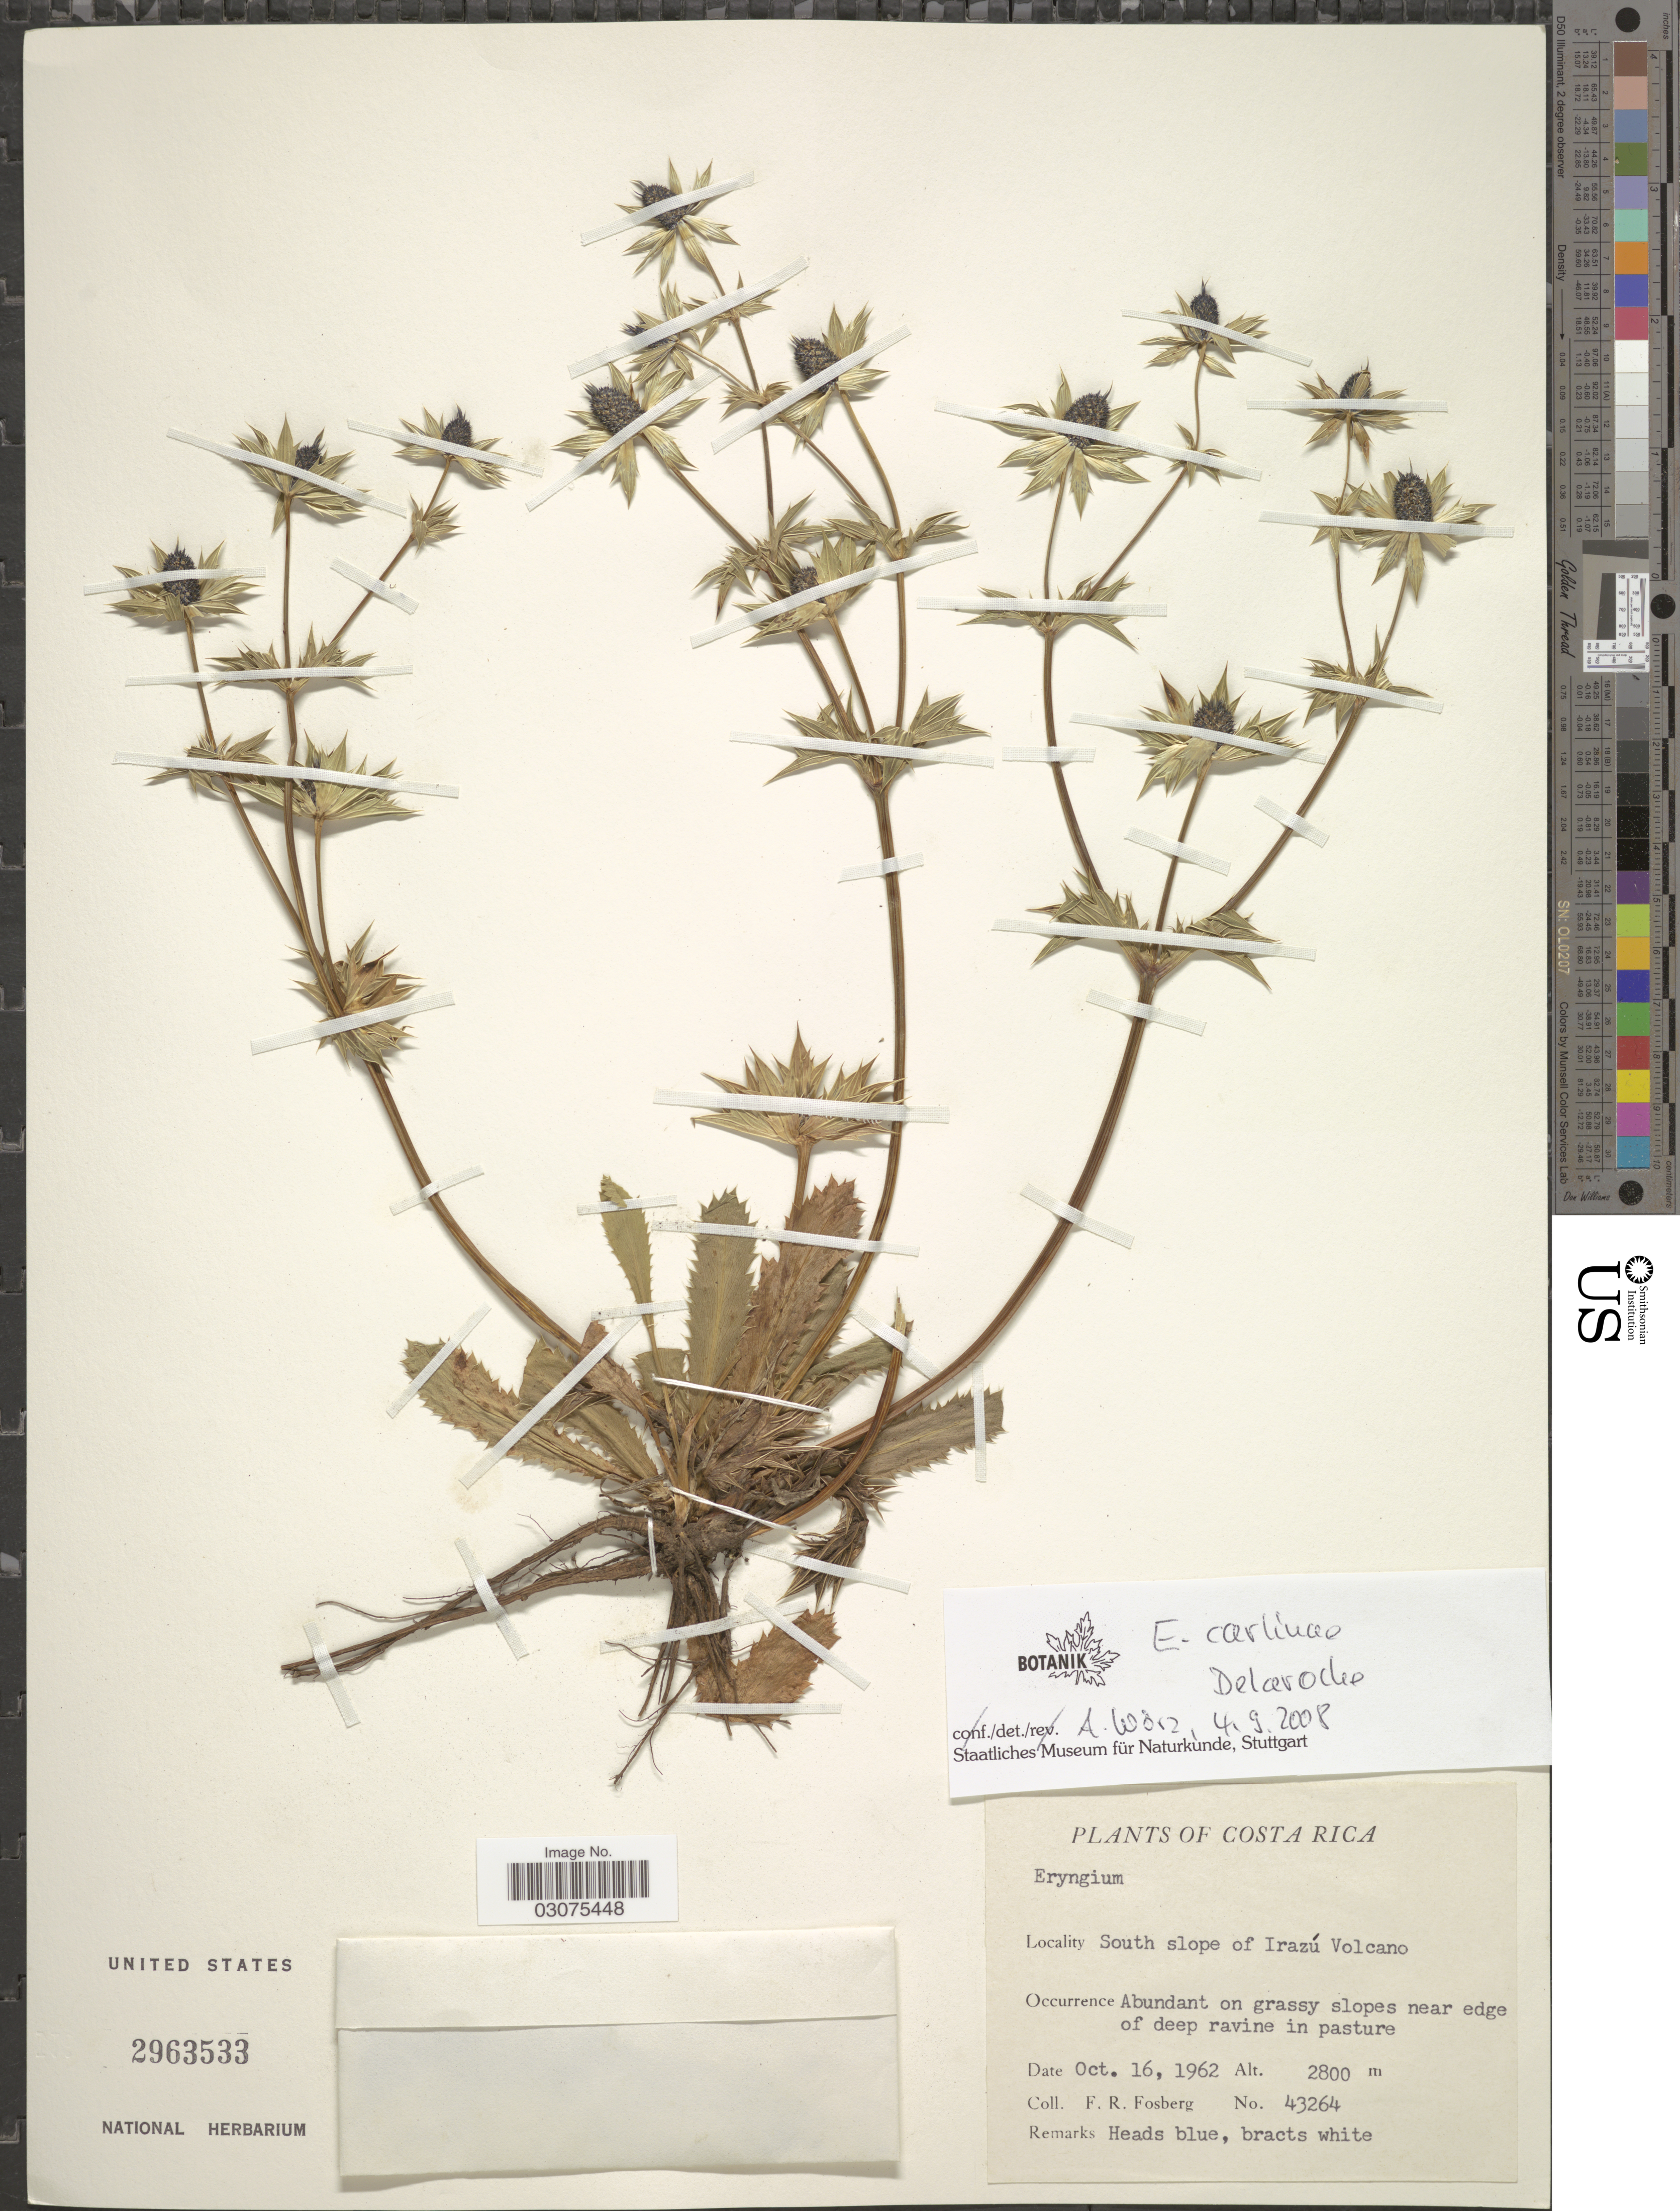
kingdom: Plantae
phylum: Tracheophyta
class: Magnoliopsida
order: Apiales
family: Apiaceae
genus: Eryngium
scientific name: Eryngium carlinae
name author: F. Delaroche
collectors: F. R. Fosberg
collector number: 43264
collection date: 1962-10-16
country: Costa Rica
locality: South slope of Irazú Volcano.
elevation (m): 2800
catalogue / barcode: US 2963533